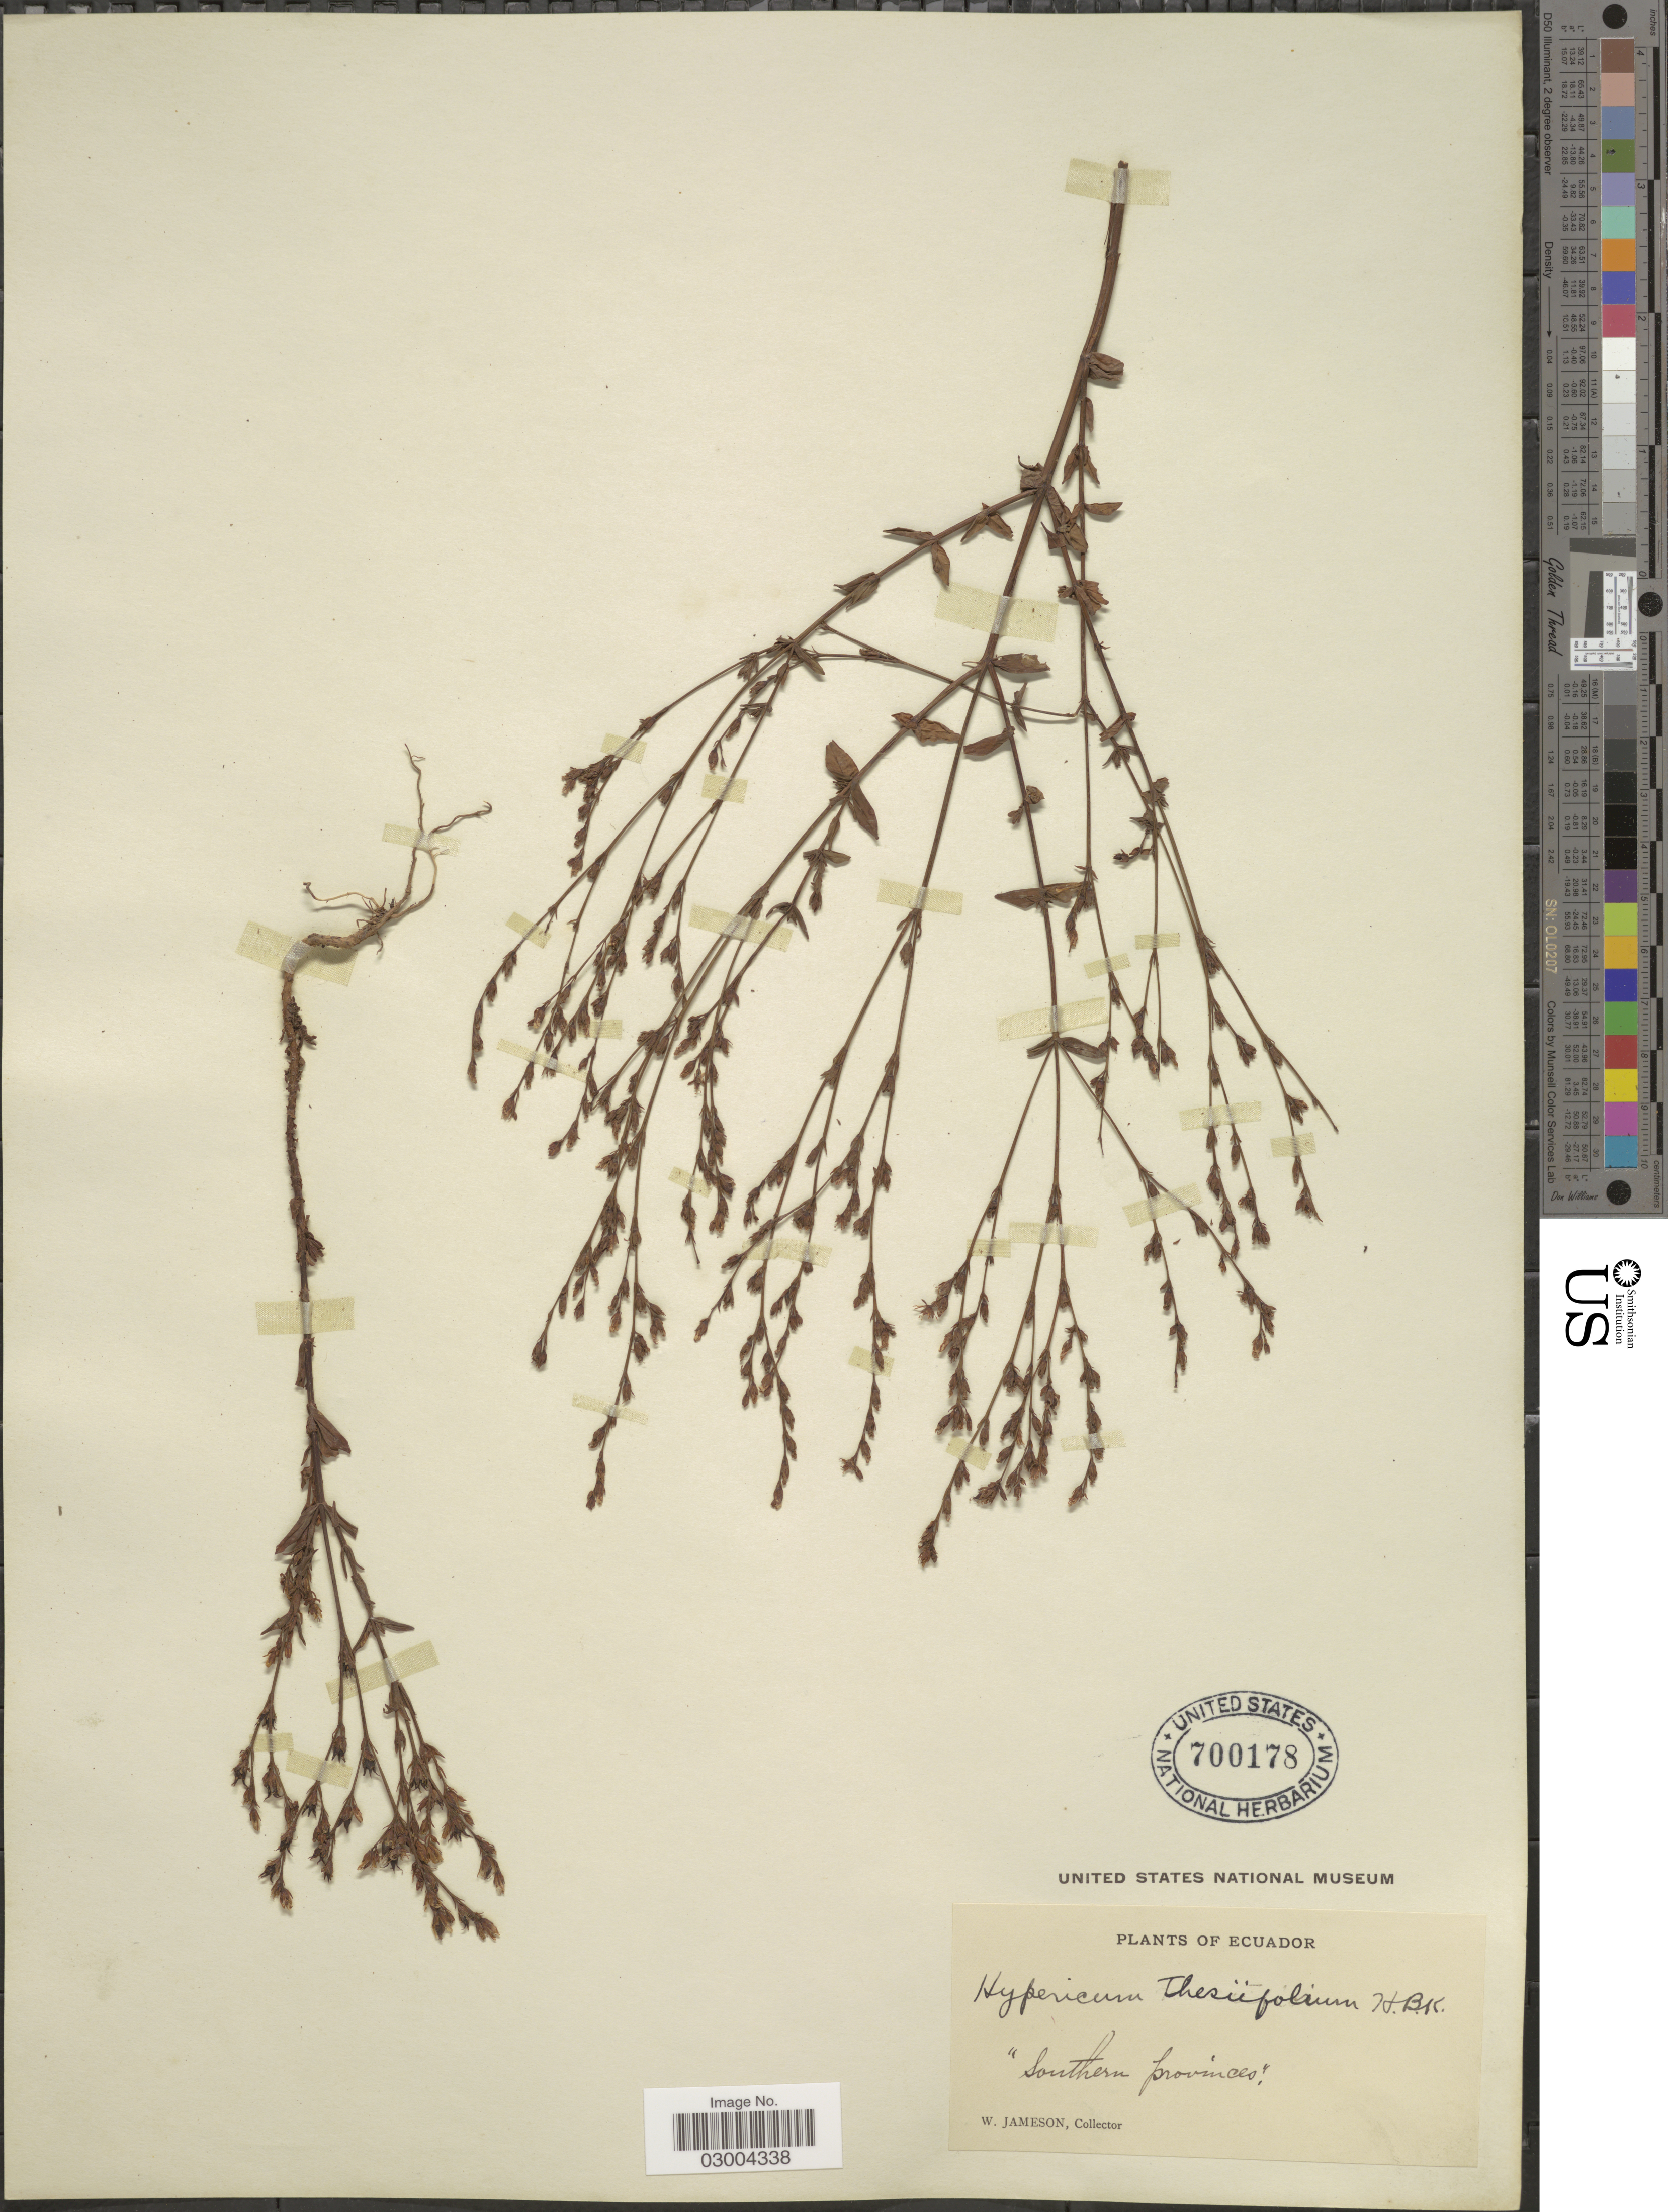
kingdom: Plantae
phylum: Tracheophyta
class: Magnoliopsida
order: Malpighiales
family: Hypericaceae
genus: Hypericum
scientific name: Hypericum thesiifolium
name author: Kunth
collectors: W. Jameson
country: Ecuador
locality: Southern provinces.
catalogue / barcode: US 700178